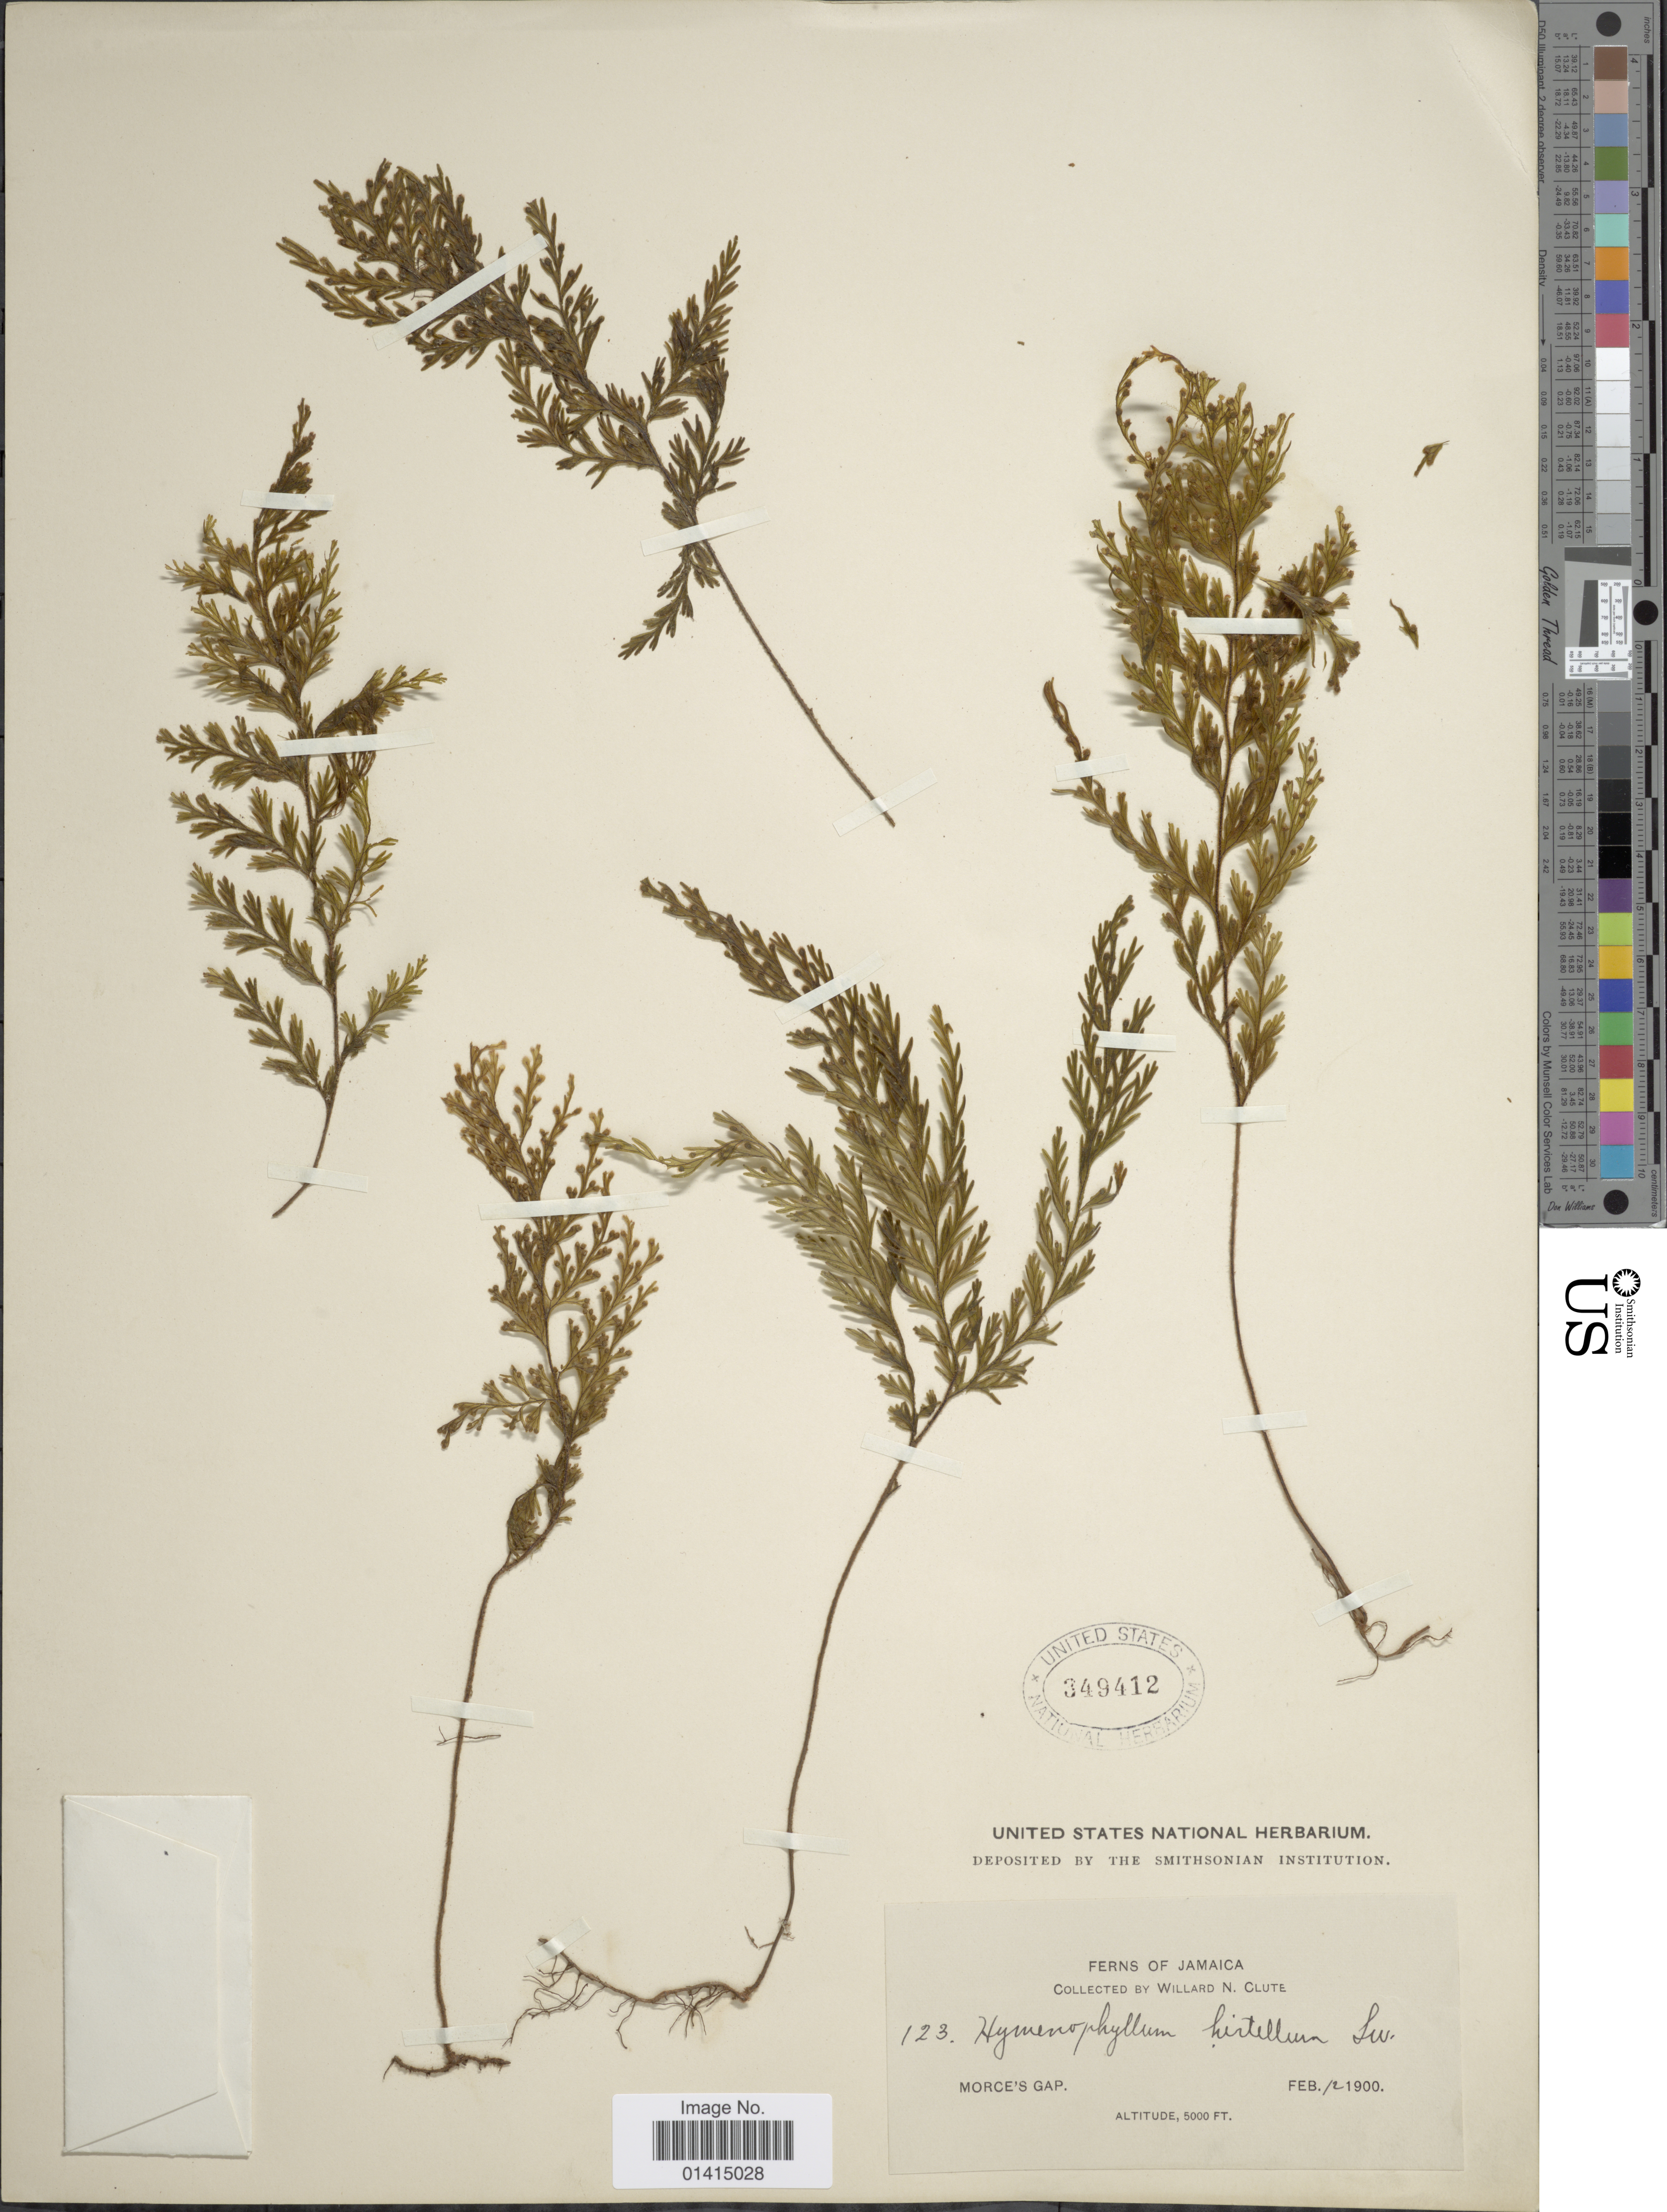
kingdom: Plantae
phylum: Tracheophyta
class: Polypodiopsida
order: Hymenophyllales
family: Hymenophyllaceae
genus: Hymenophyllum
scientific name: Hymenophyllum hirtellum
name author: Sw. in Schrad.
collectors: W. N. Clute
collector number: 123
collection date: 1900-02-12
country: Jamaica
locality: Jamaica, Morce's Gap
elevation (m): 1524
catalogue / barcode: US 349412